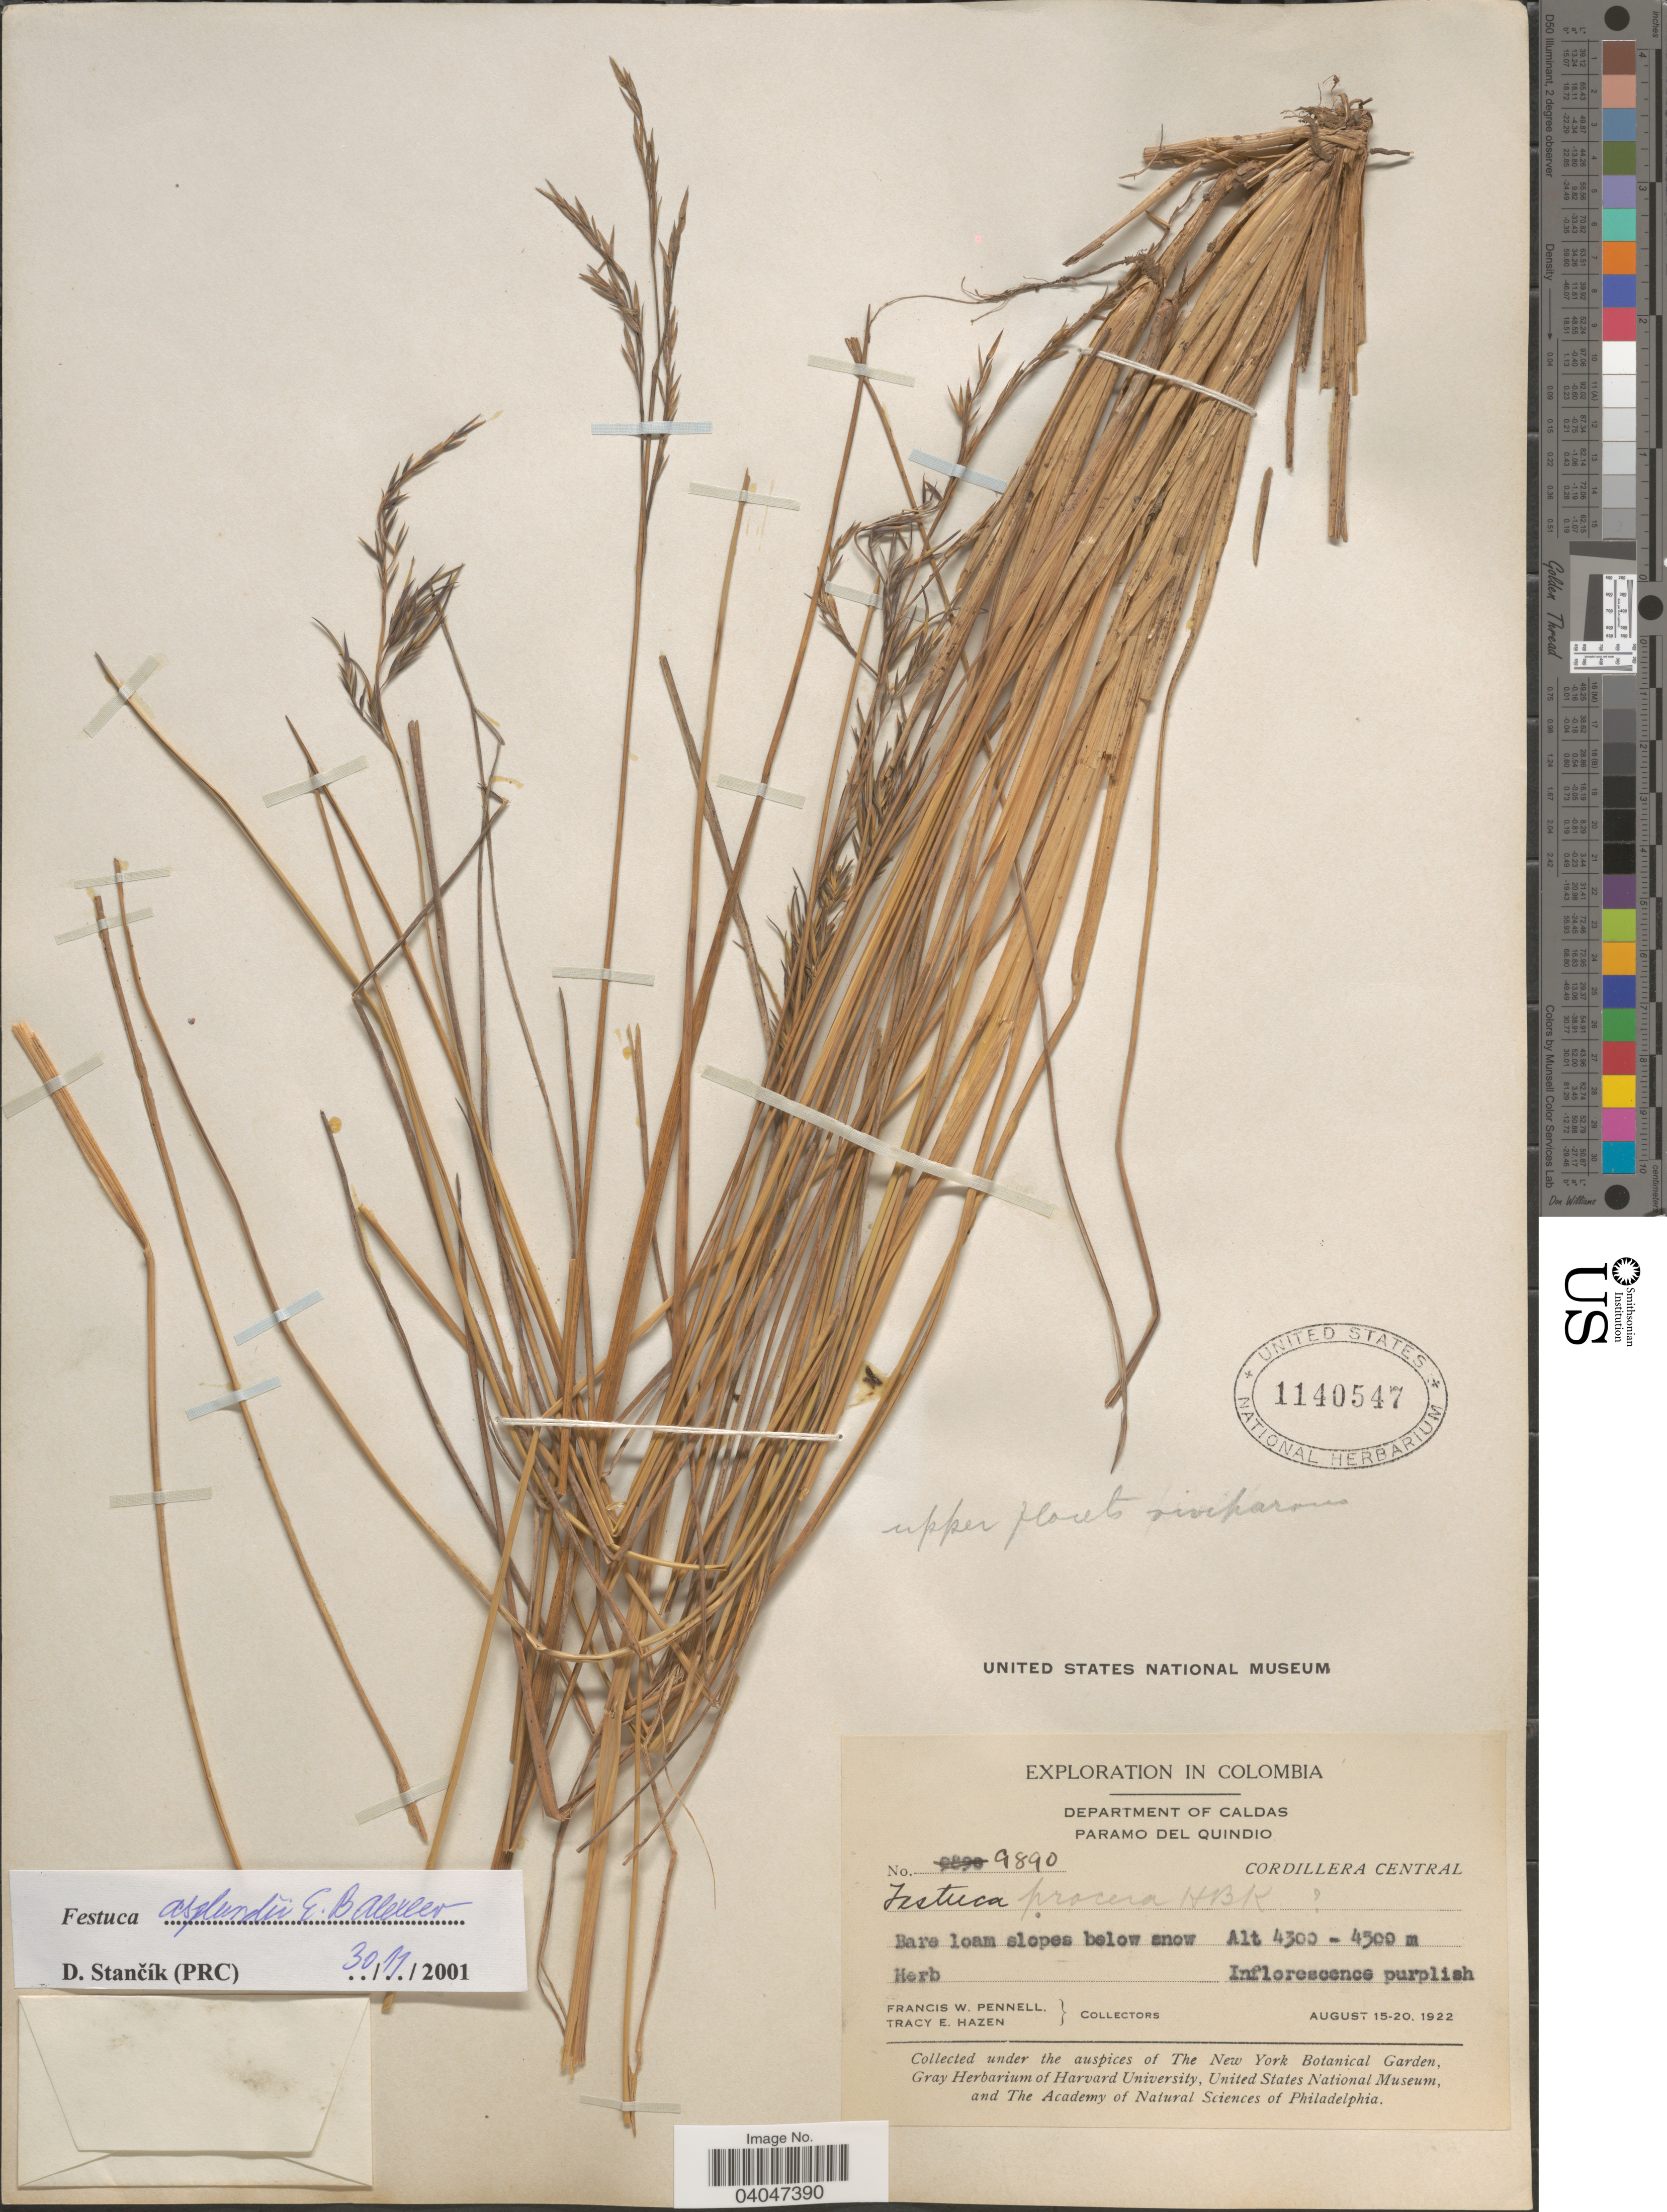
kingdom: Plantae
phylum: Tracheophyta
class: Liliopsida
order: Poales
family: Poaceae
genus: Festuca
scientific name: Festuca asplundii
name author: E.B. Alexeev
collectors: F. W. Pennell & T. E. Hazen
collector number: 9890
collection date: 1922-08-15/1922-08-20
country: Colombia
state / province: Caldas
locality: Department of Caldas. Paramo del Quindio. Cordillera Central.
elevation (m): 4300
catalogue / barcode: US 1140547